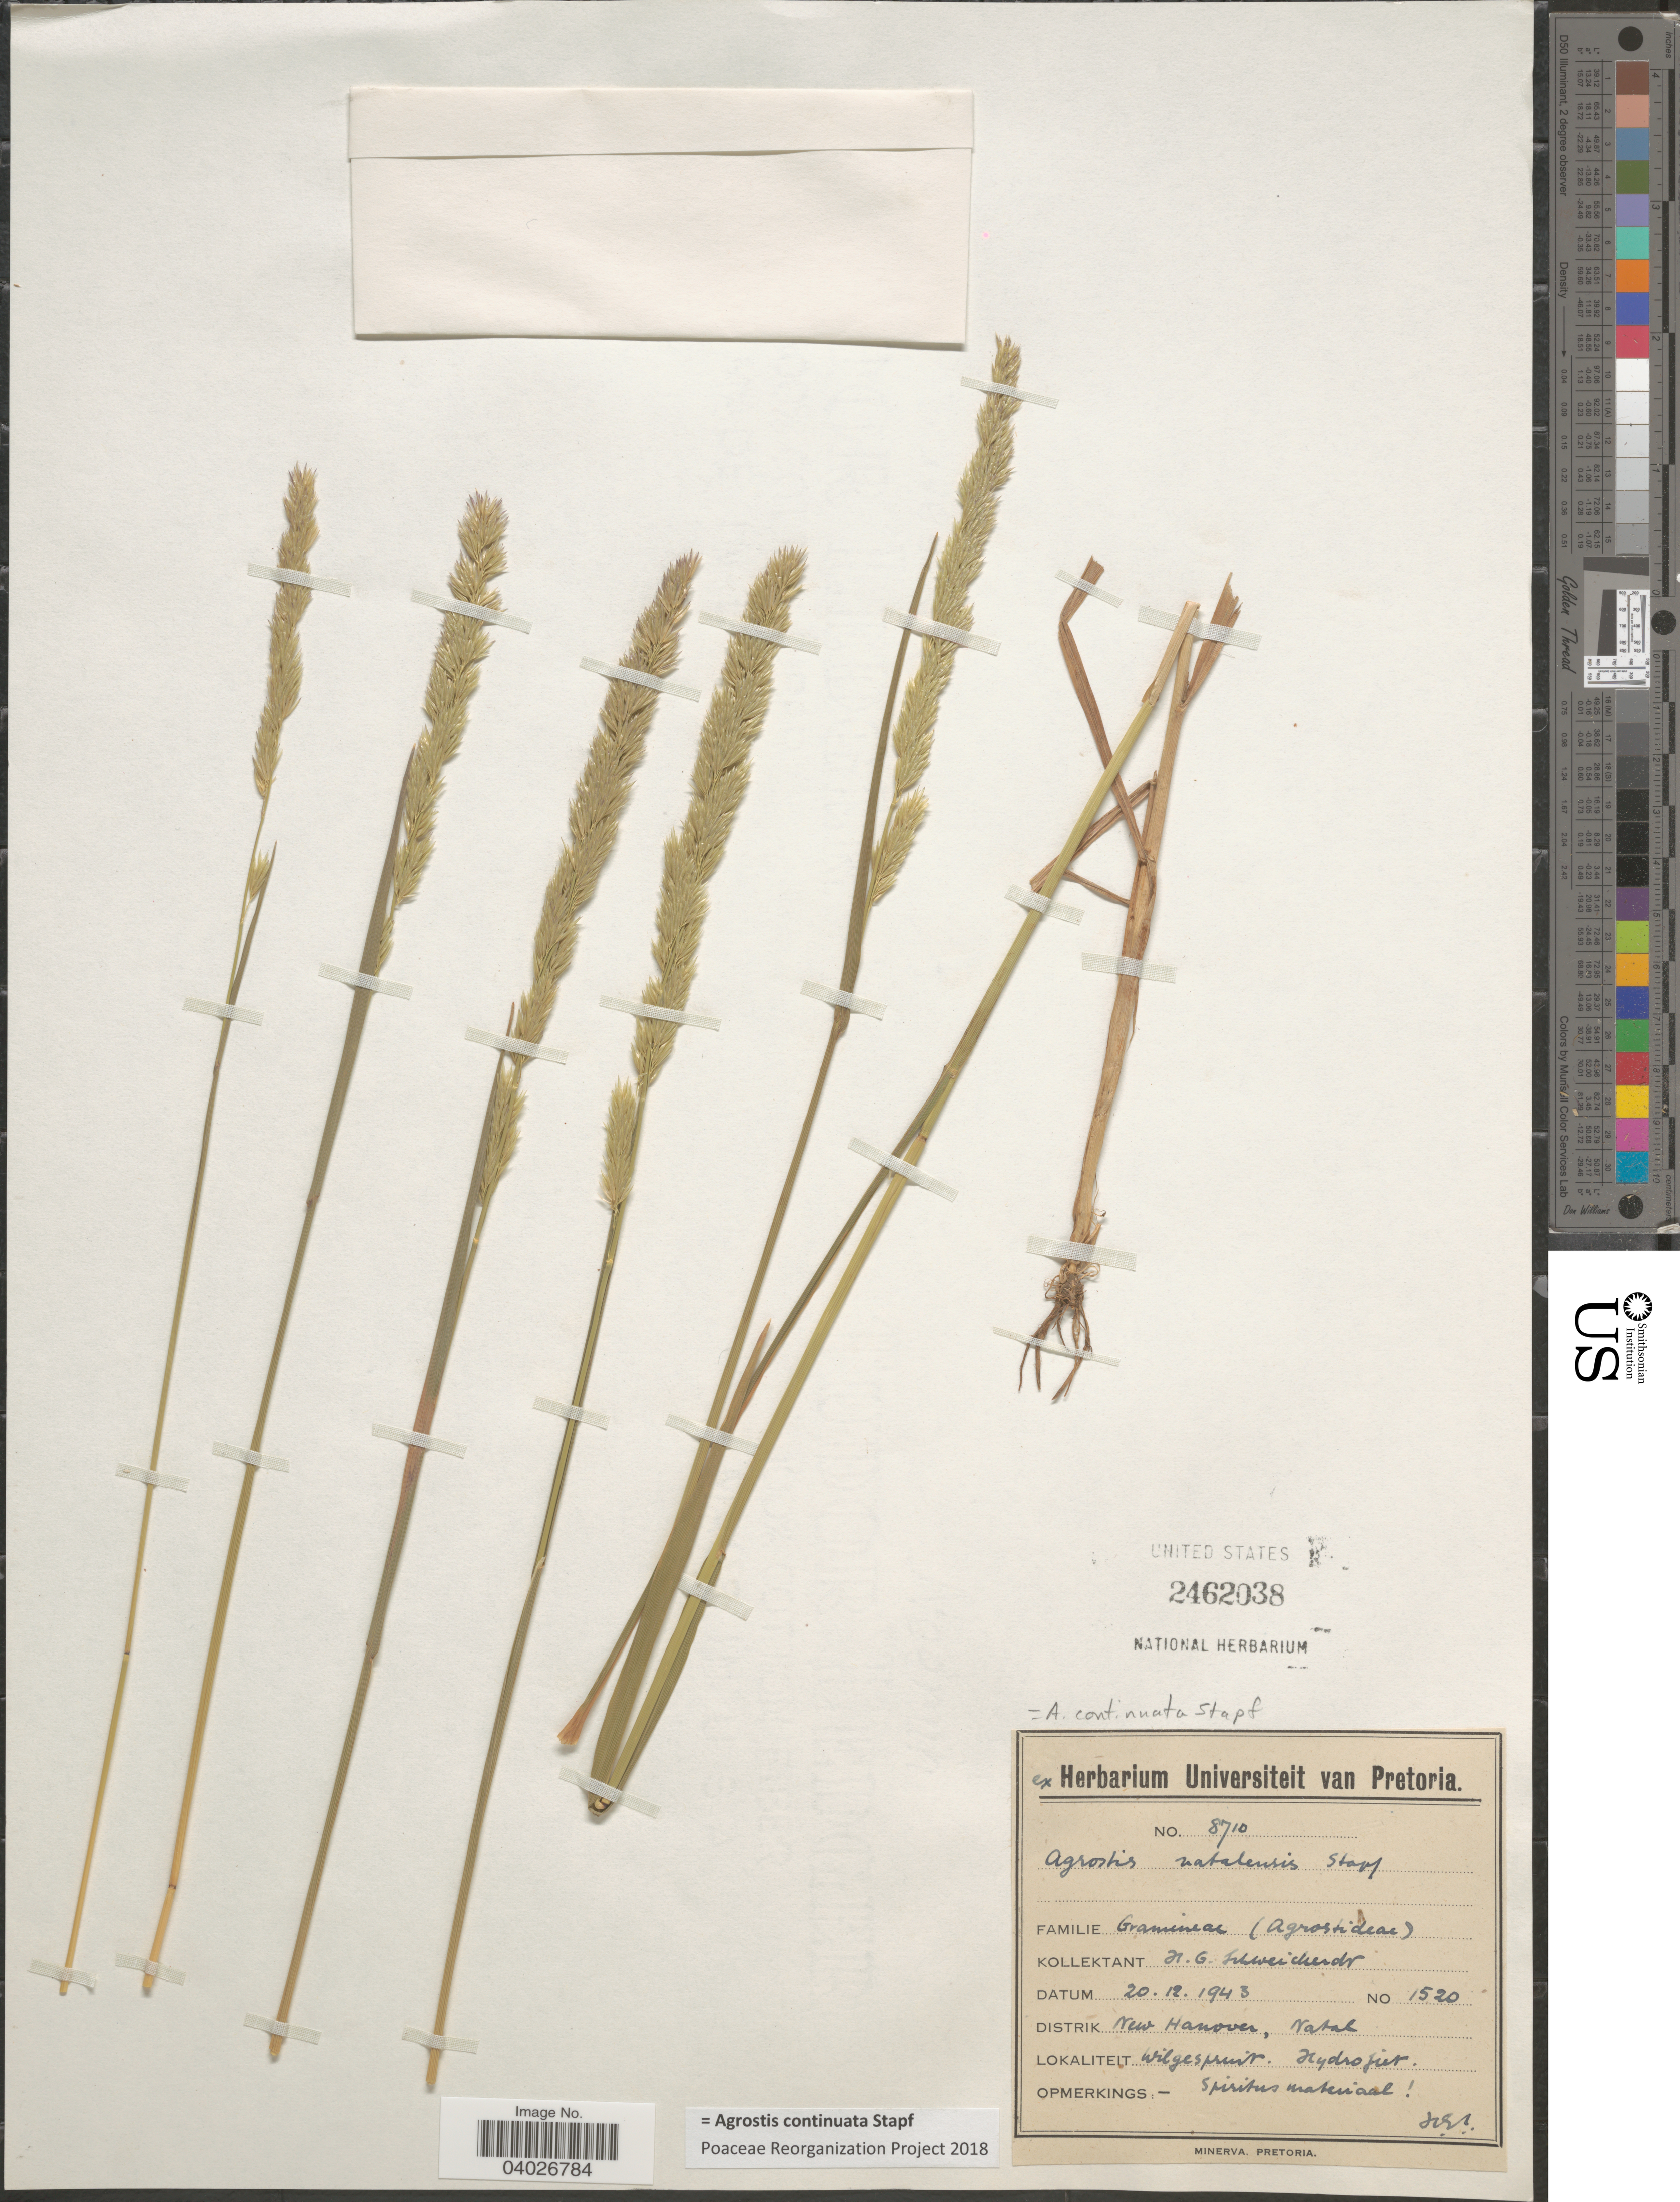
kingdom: Plantae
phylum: Tracheophyta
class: Liliopsida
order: Poales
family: Poaceae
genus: Agrostis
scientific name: Agrostis continuata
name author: Stapf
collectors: H. Schweichkerdt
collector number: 1520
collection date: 1943-12-20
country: South Africa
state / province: KwaZulu-Natal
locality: Distrik New Hanover, Natal. Wilgespruit, Hydrojuit.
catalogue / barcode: US 2462038